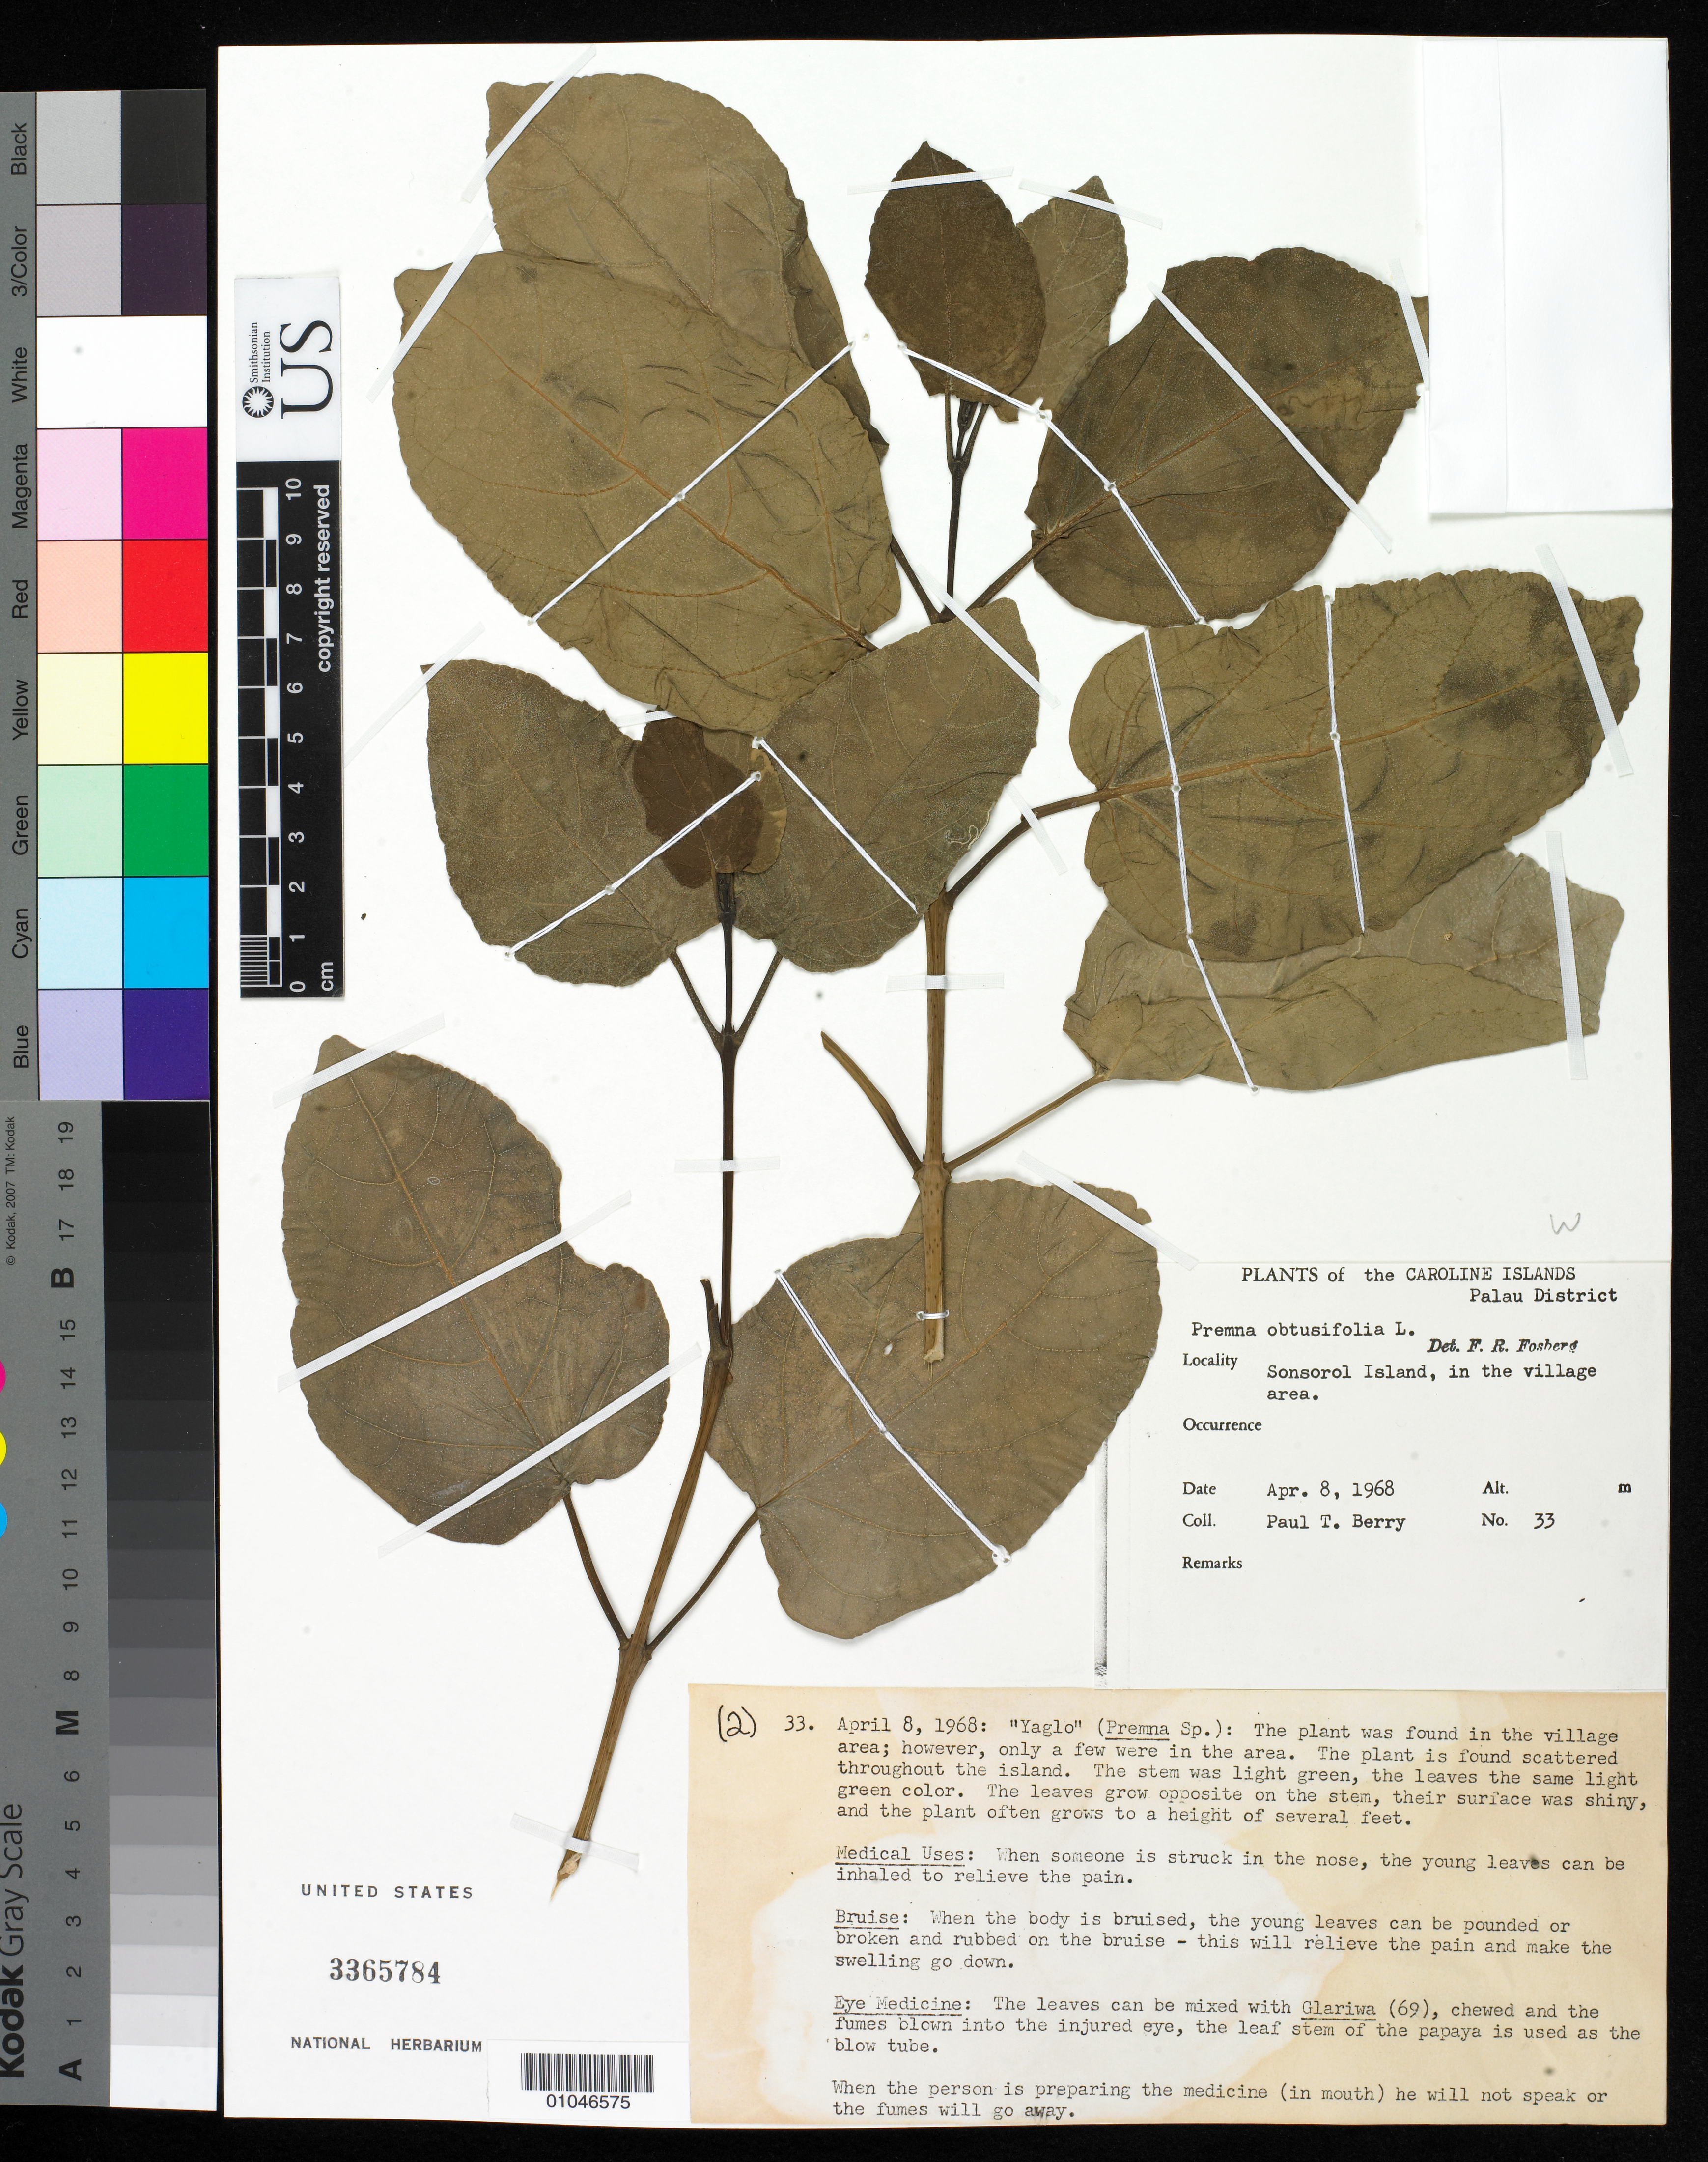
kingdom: Plantae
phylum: Tracheophyta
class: Magnoliopsida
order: Lamiales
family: Lamiaceae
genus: Premna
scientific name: Premna obtusifolia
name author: R. Br.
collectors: P. T. Berry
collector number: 33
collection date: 1968-04-08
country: Palau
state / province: Sonsorol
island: Sonsorol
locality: In the village area, Sonsorol Island, Palau District, Caroline Islands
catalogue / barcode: US 3365784